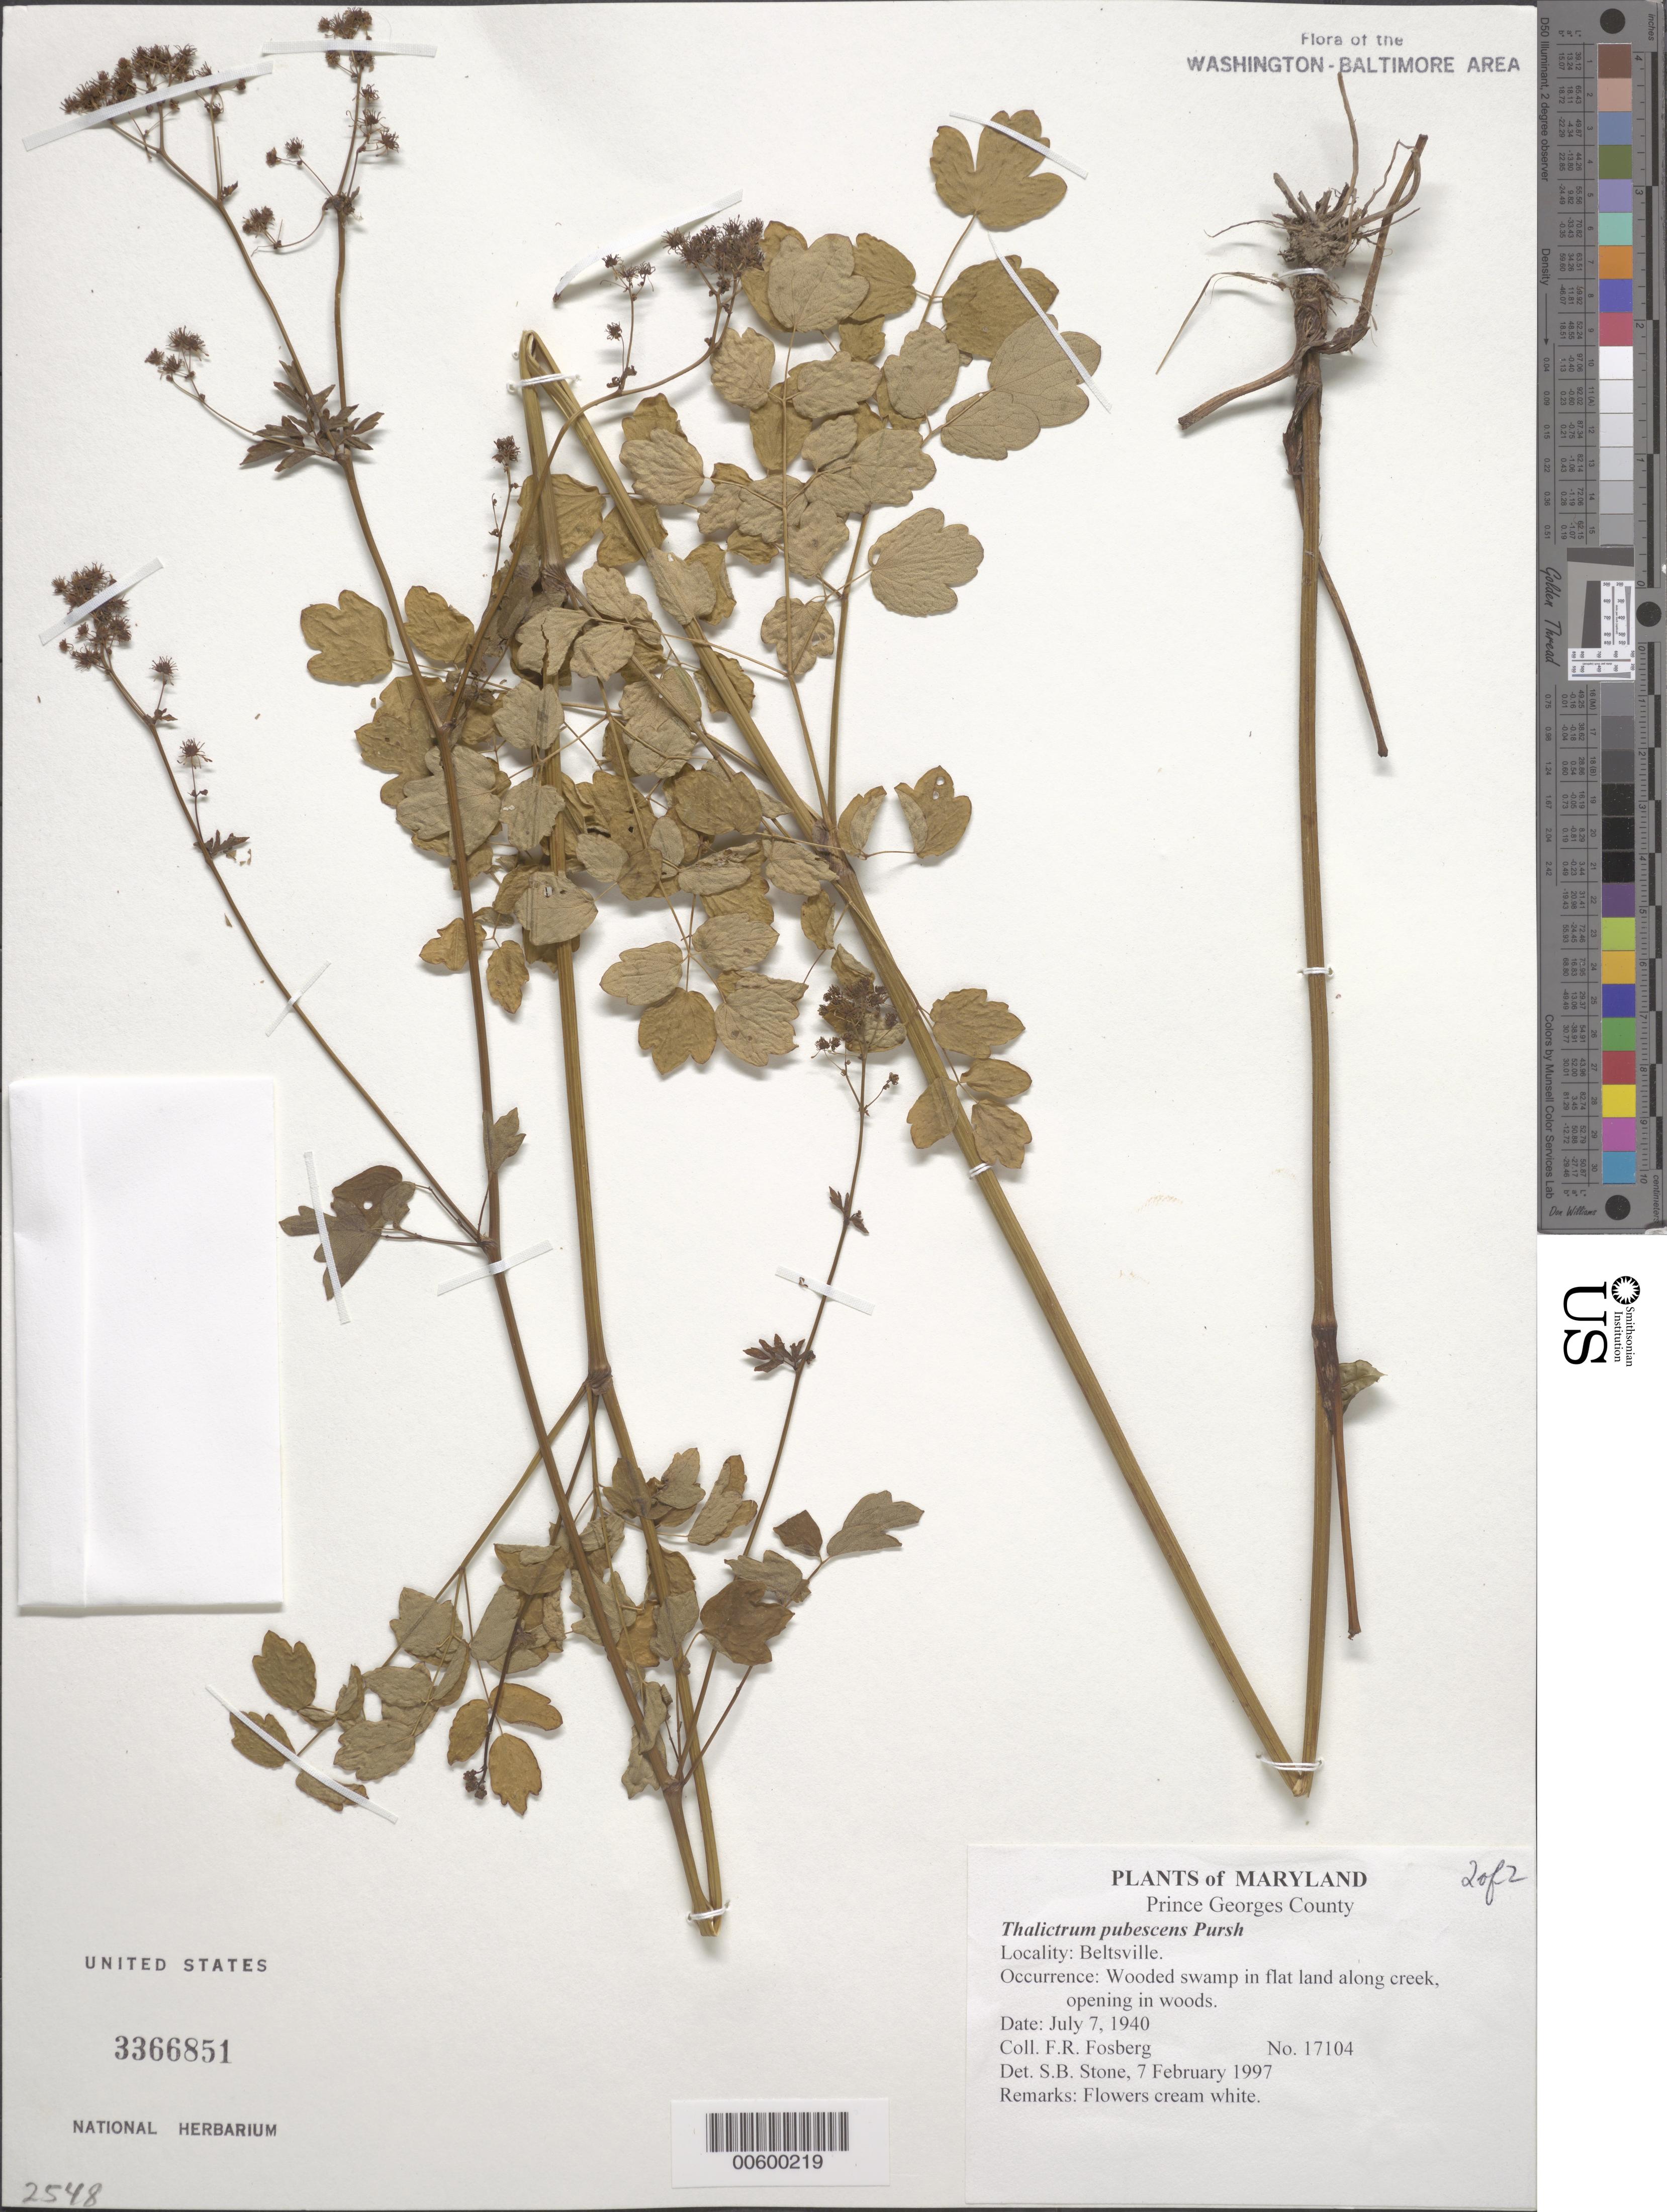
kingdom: Plantae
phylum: Tracheophyta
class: Magnoliopsida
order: Ranunculales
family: Ranunculaceae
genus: Thalictrum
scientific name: Thalictrum pubescens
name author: Pursh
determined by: Stone, S. B.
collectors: F. R. Fosberg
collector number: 17104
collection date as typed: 07 Jul 1940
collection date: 1940-07-07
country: United States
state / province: Maryland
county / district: Prince George's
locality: Beltsville.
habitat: Wooded swamp in flat land along creek, opening in woods.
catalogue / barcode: US 3366851